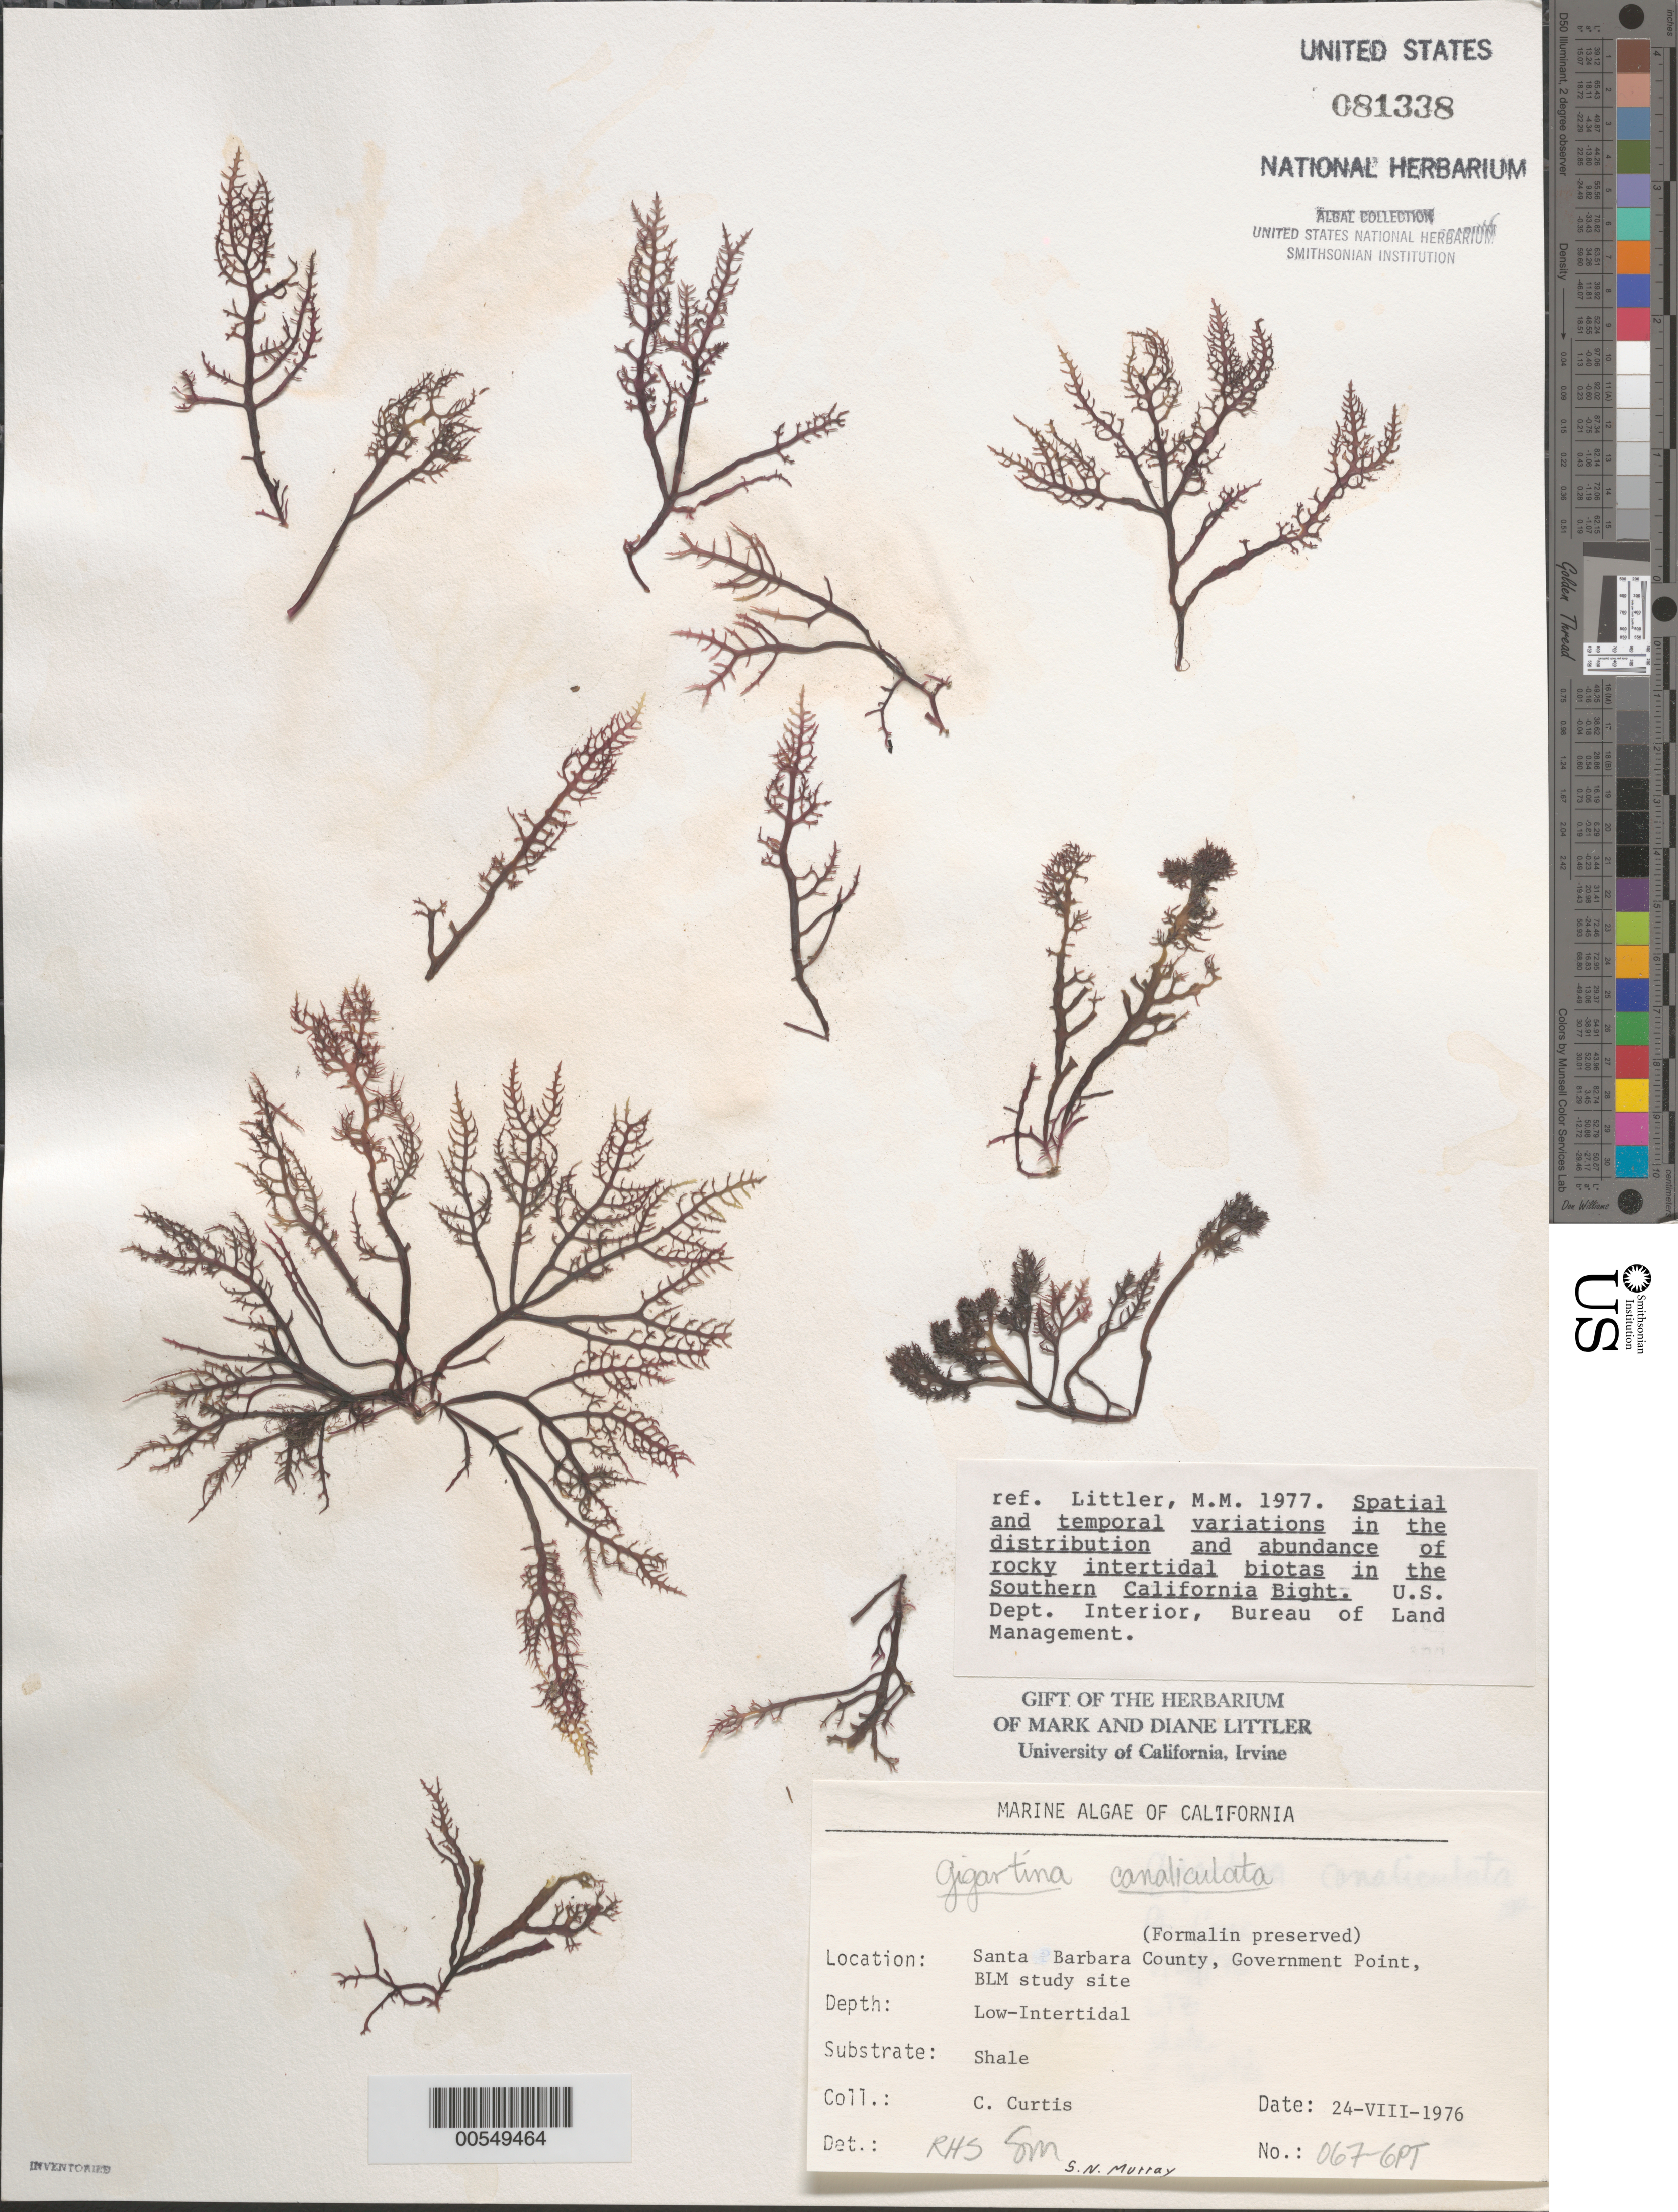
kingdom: Plantae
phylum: Rhodophyta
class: Florideophyceae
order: Gigartinales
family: Gigartinaceae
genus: Chondracanthus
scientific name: Chondracanthus canaliculatus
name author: (Harv.) Guiry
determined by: Algae name updating Project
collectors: C. Curtis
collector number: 067-gpt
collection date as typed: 24 Aug 1976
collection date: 1976-08-24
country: United States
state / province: California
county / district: Santa Barbara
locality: Government Point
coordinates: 34 26'31"N, 120 24'06"W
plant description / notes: BLM-SOCALBIGHT Rocky Intertidal Survey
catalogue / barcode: US 81338